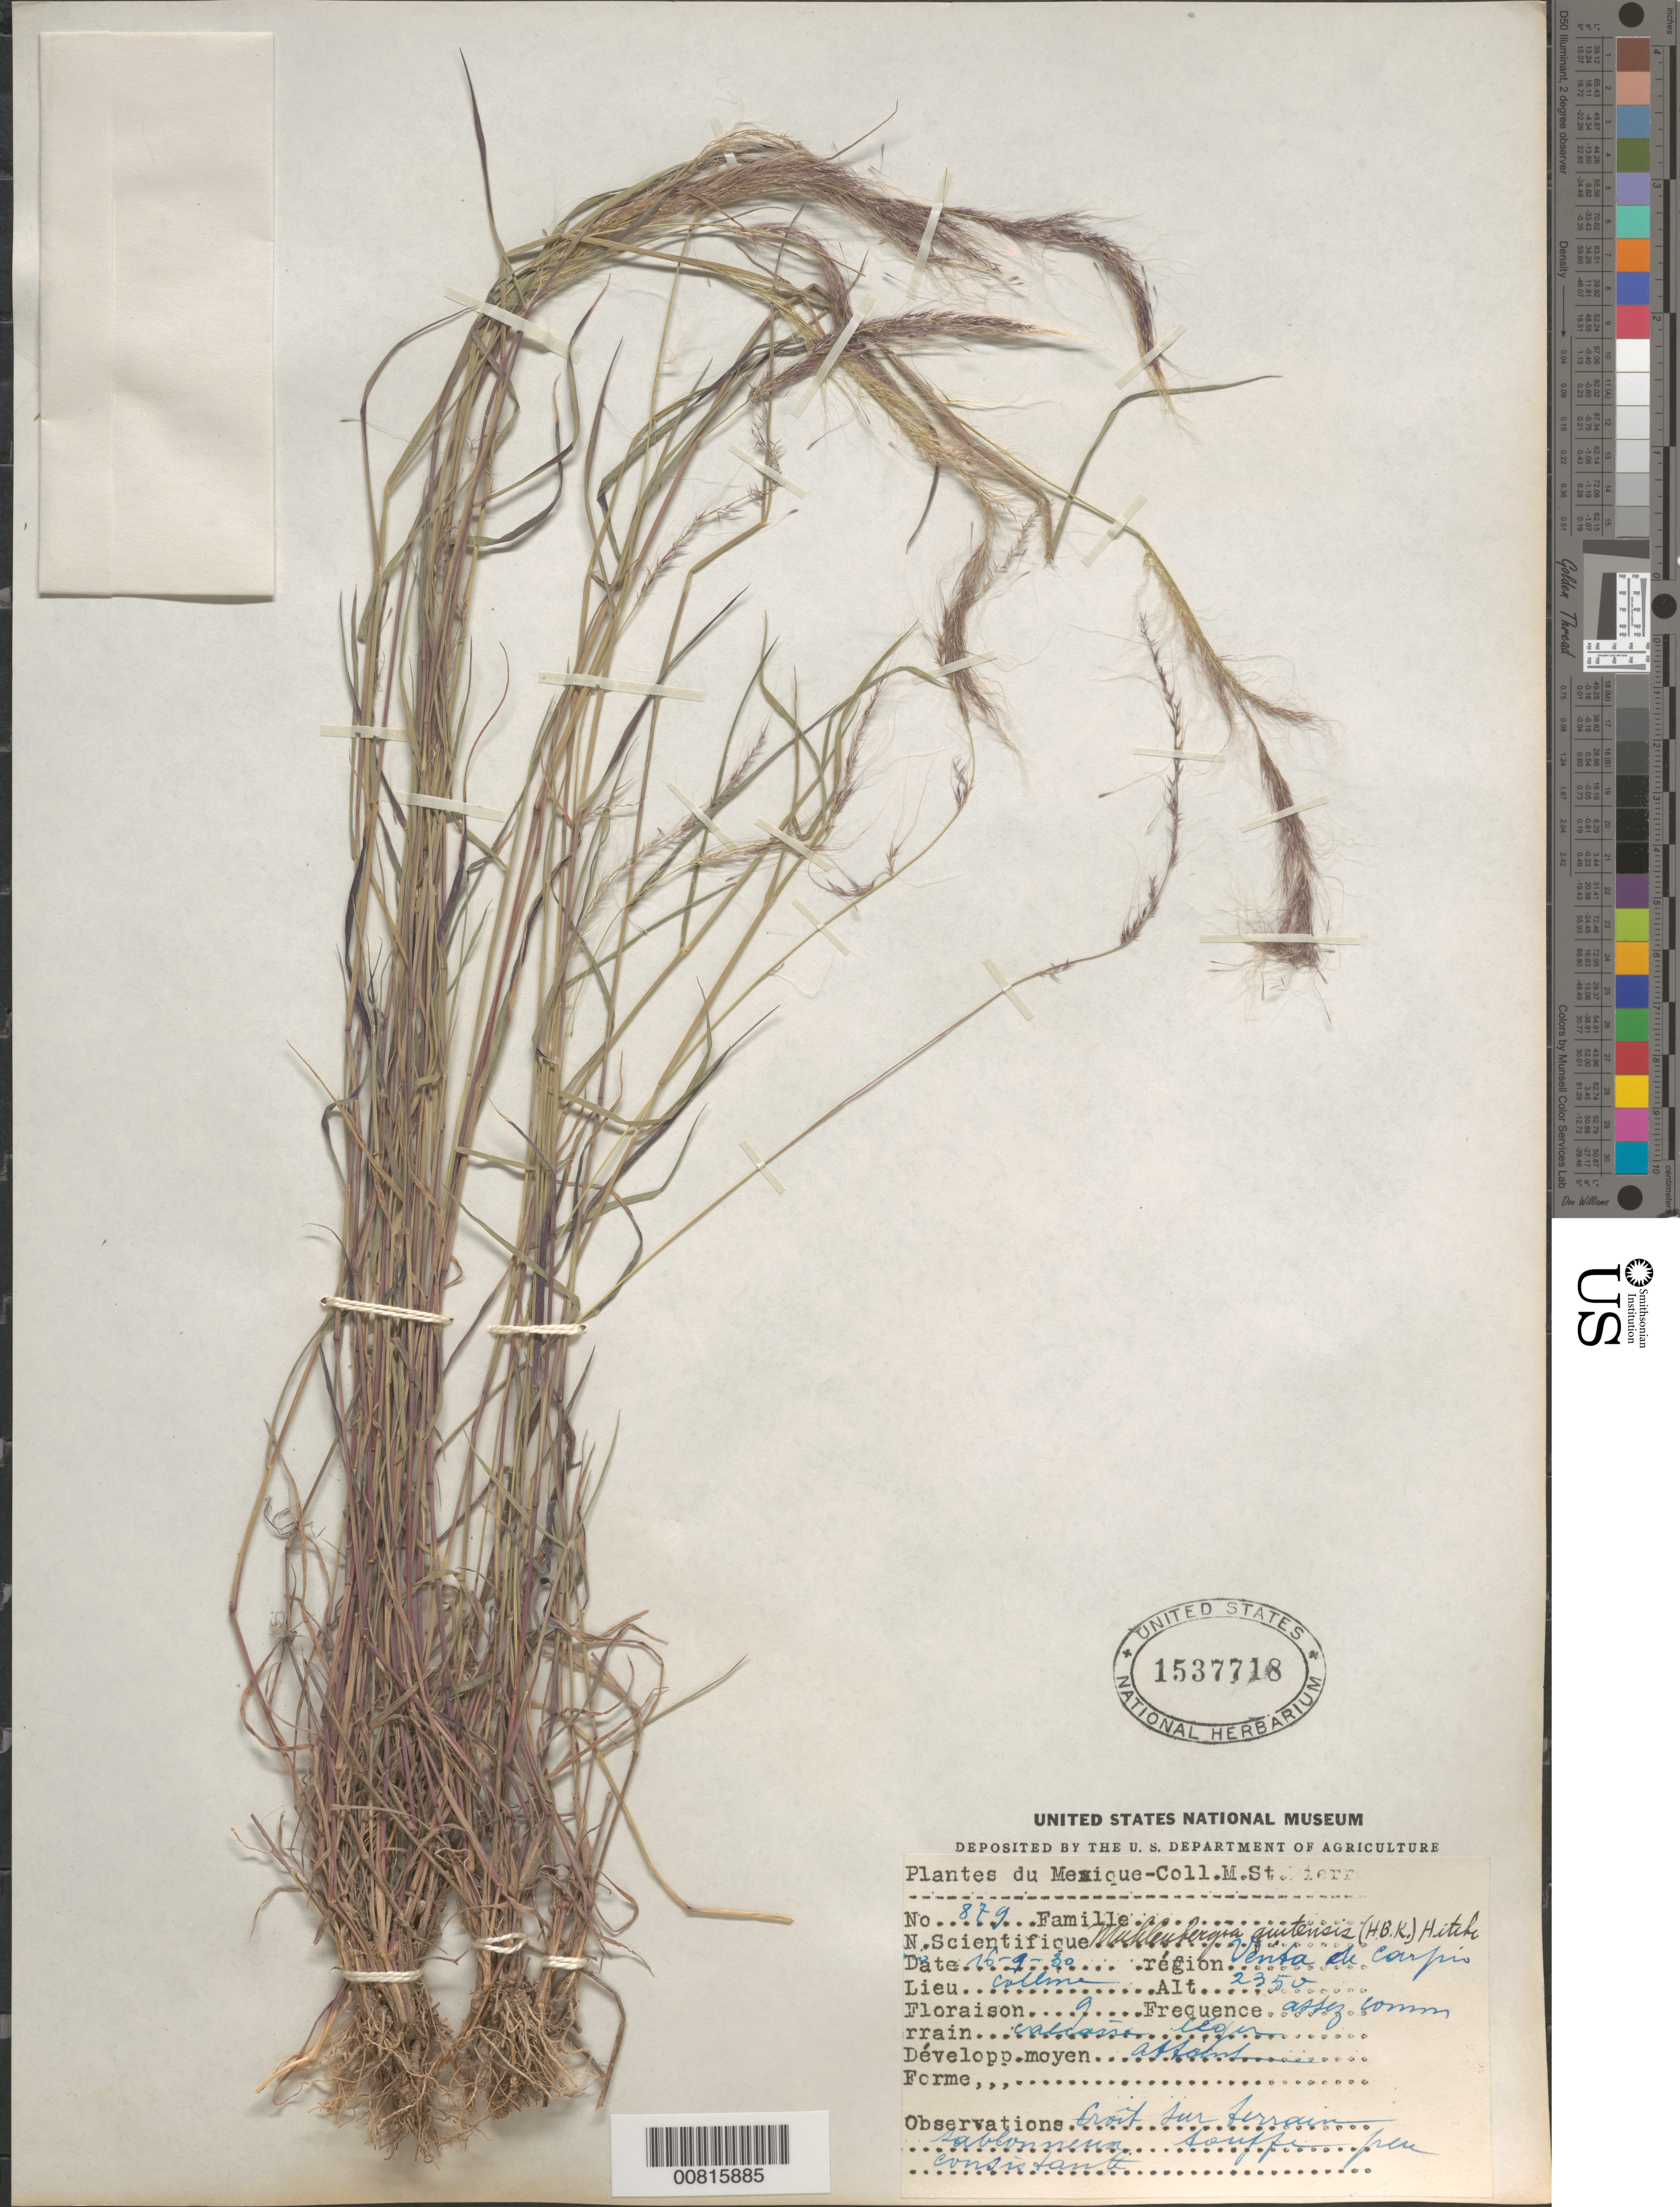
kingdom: Plantae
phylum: Tracheophyta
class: Liliopsida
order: Poales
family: Poaceae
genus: Muhlenbergia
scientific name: Muhlenbergia tenuifolia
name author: (Kunth) Kunth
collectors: M. Saint-Pierre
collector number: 879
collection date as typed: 16 Sep 1930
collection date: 1930-09-16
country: Mexico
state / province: Colima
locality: Venta de Carpio, Col.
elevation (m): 2350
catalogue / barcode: US 1537718